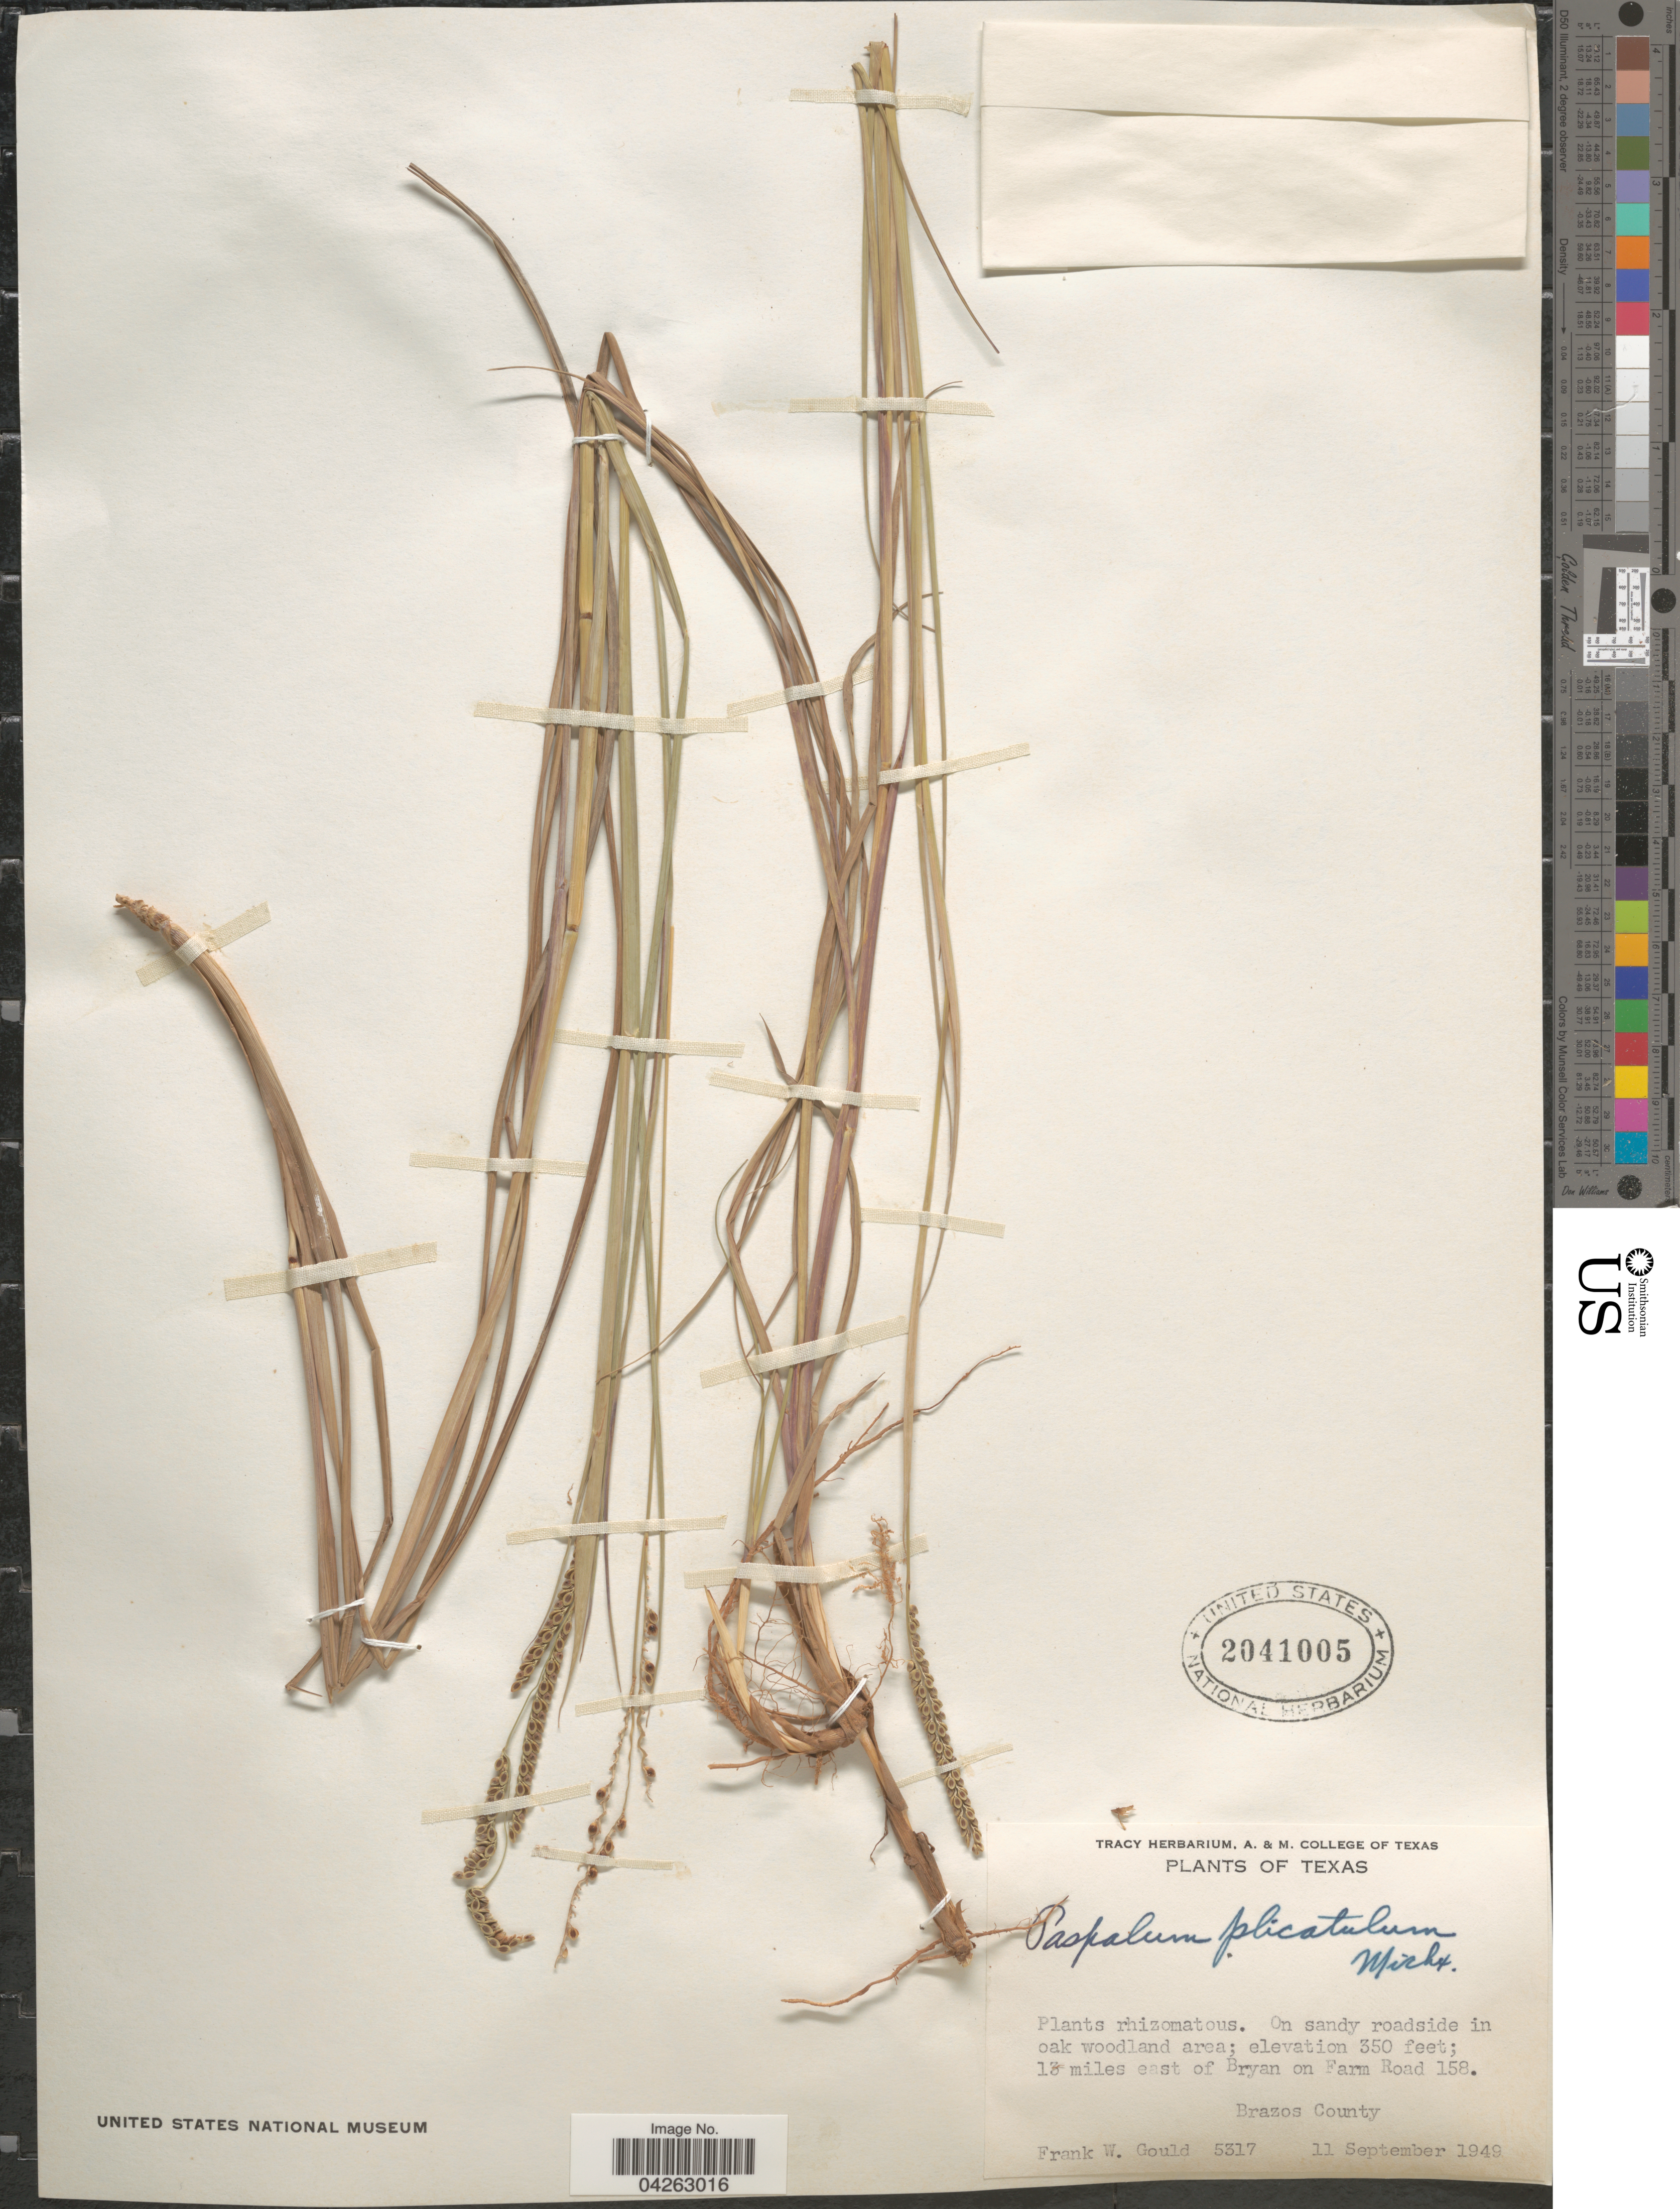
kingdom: Plantae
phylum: Tracheophyta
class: Liliopsida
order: Poales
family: Poaceae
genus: Paspalum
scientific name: Paspalum plicatulum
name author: Michx.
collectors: F. W. Gould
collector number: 5317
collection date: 1949-09-11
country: United States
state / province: Texas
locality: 13 miles east of Bryan on Farm Road 158. Brazos County.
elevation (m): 107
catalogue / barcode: US 2041005